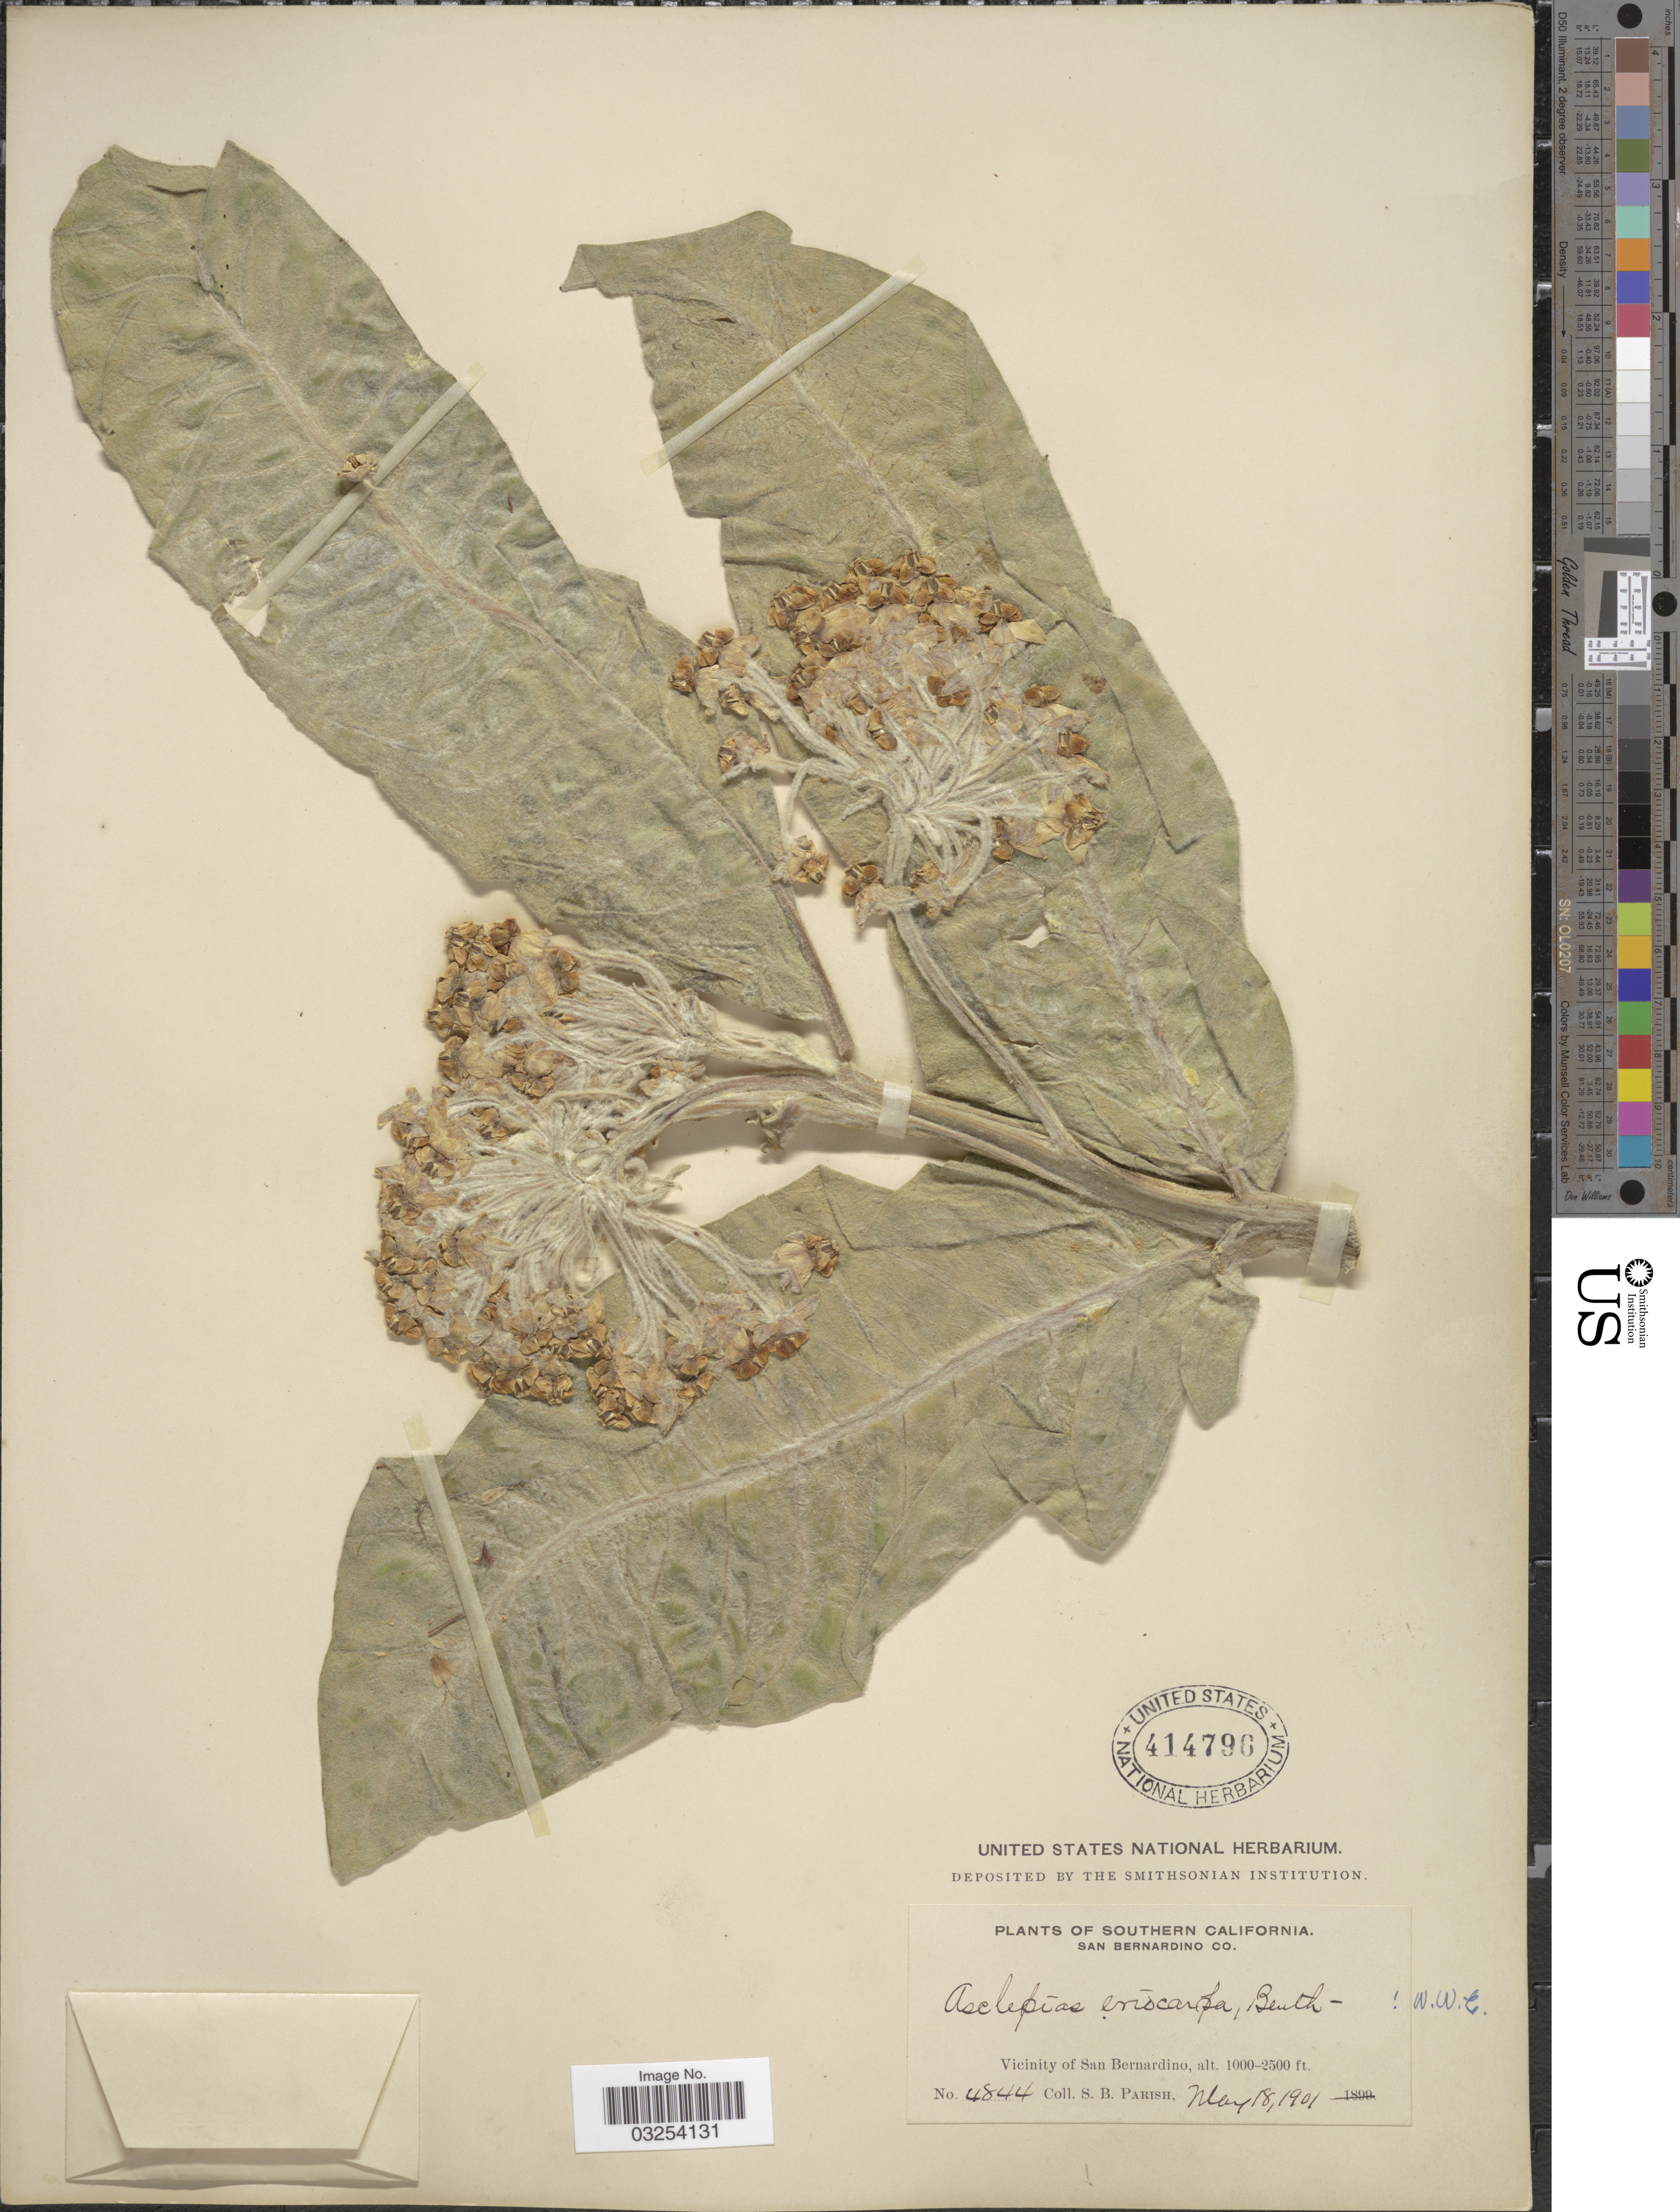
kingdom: Plantae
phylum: Tracheophyta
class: Magnoliopsida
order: Gentianales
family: Apocynaceae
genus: Asclepias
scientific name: Asclepias eriocarpa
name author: Benth.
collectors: S. B. Parish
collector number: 4844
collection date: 1901-05-18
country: United States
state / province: California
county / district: San Bernardino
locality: Southern California. San Bernardino Co. Vicinity of San Bernardino.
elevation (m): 305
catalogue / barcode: US 414796